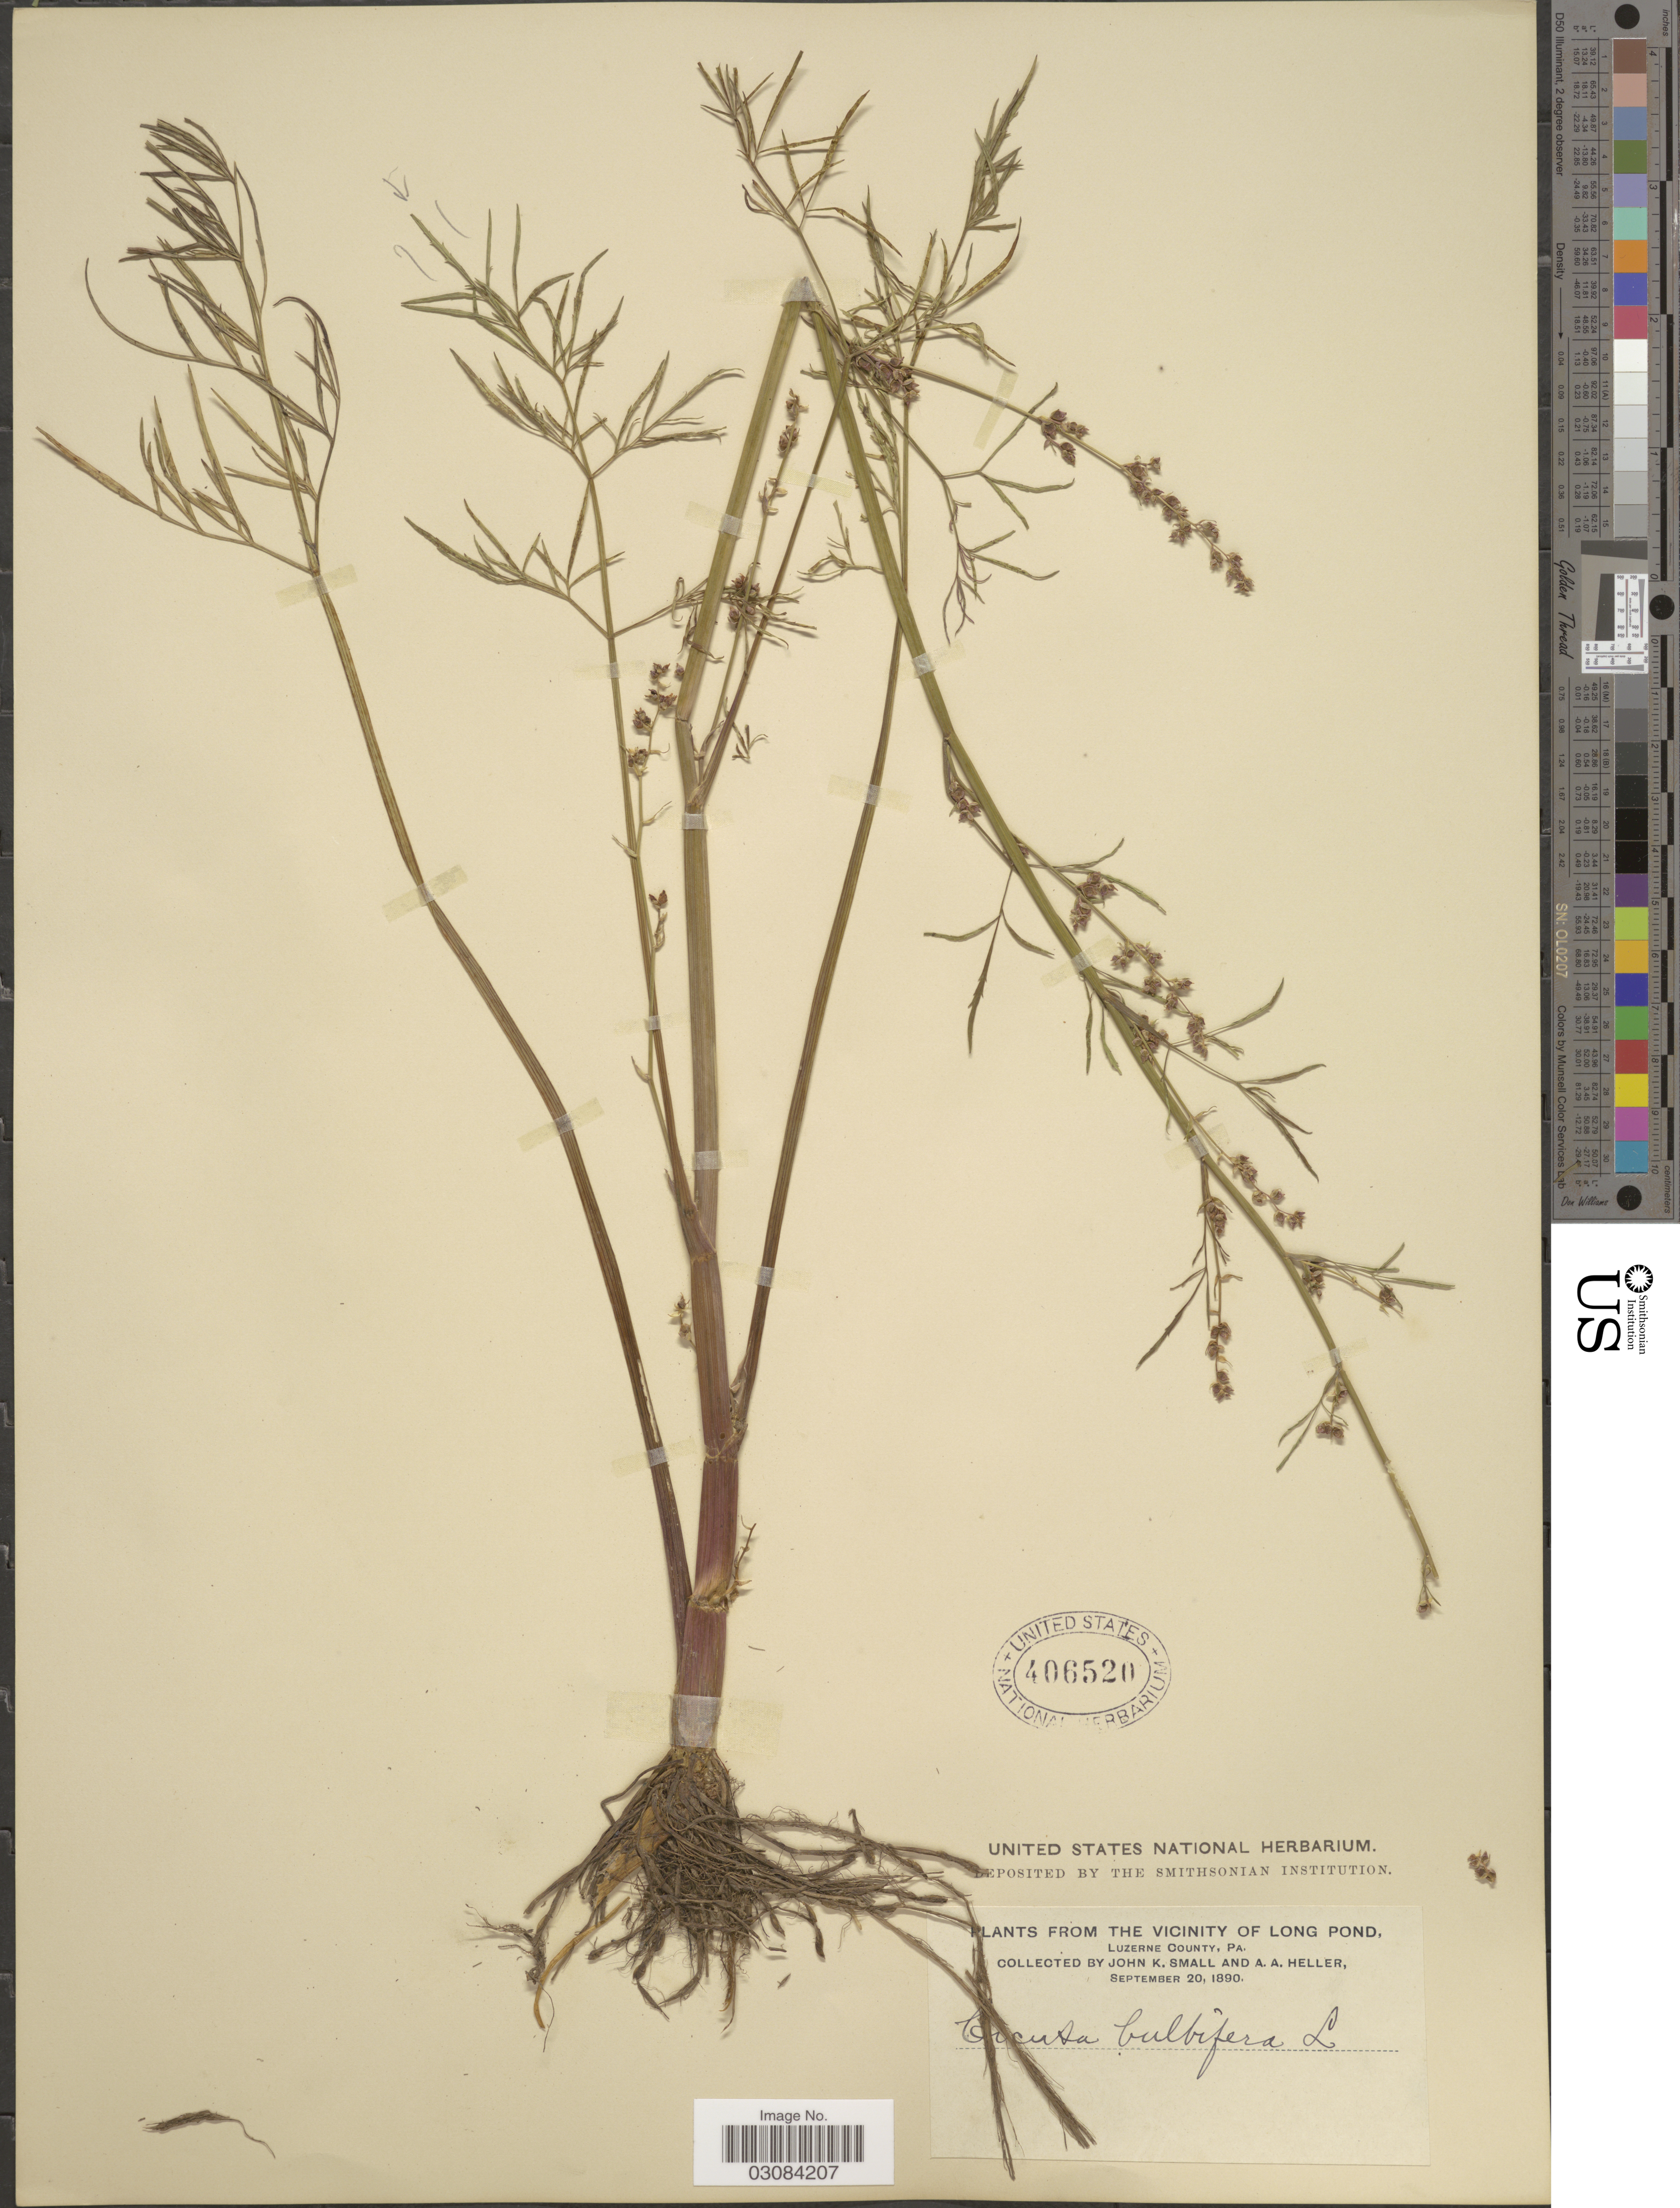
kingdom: Plantae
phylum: Tracheophyta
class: Magnoliopsida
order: Apiales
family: Apiaceae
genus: Cicuta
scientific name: Cicuta bulbifera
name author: L.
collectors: J. K. Small & A. A. Heller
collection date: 1890-09-20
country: United States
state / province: Pennsylvania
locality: From the Vicinity of Long Pond, Luzerne County.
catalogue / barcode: US 406520